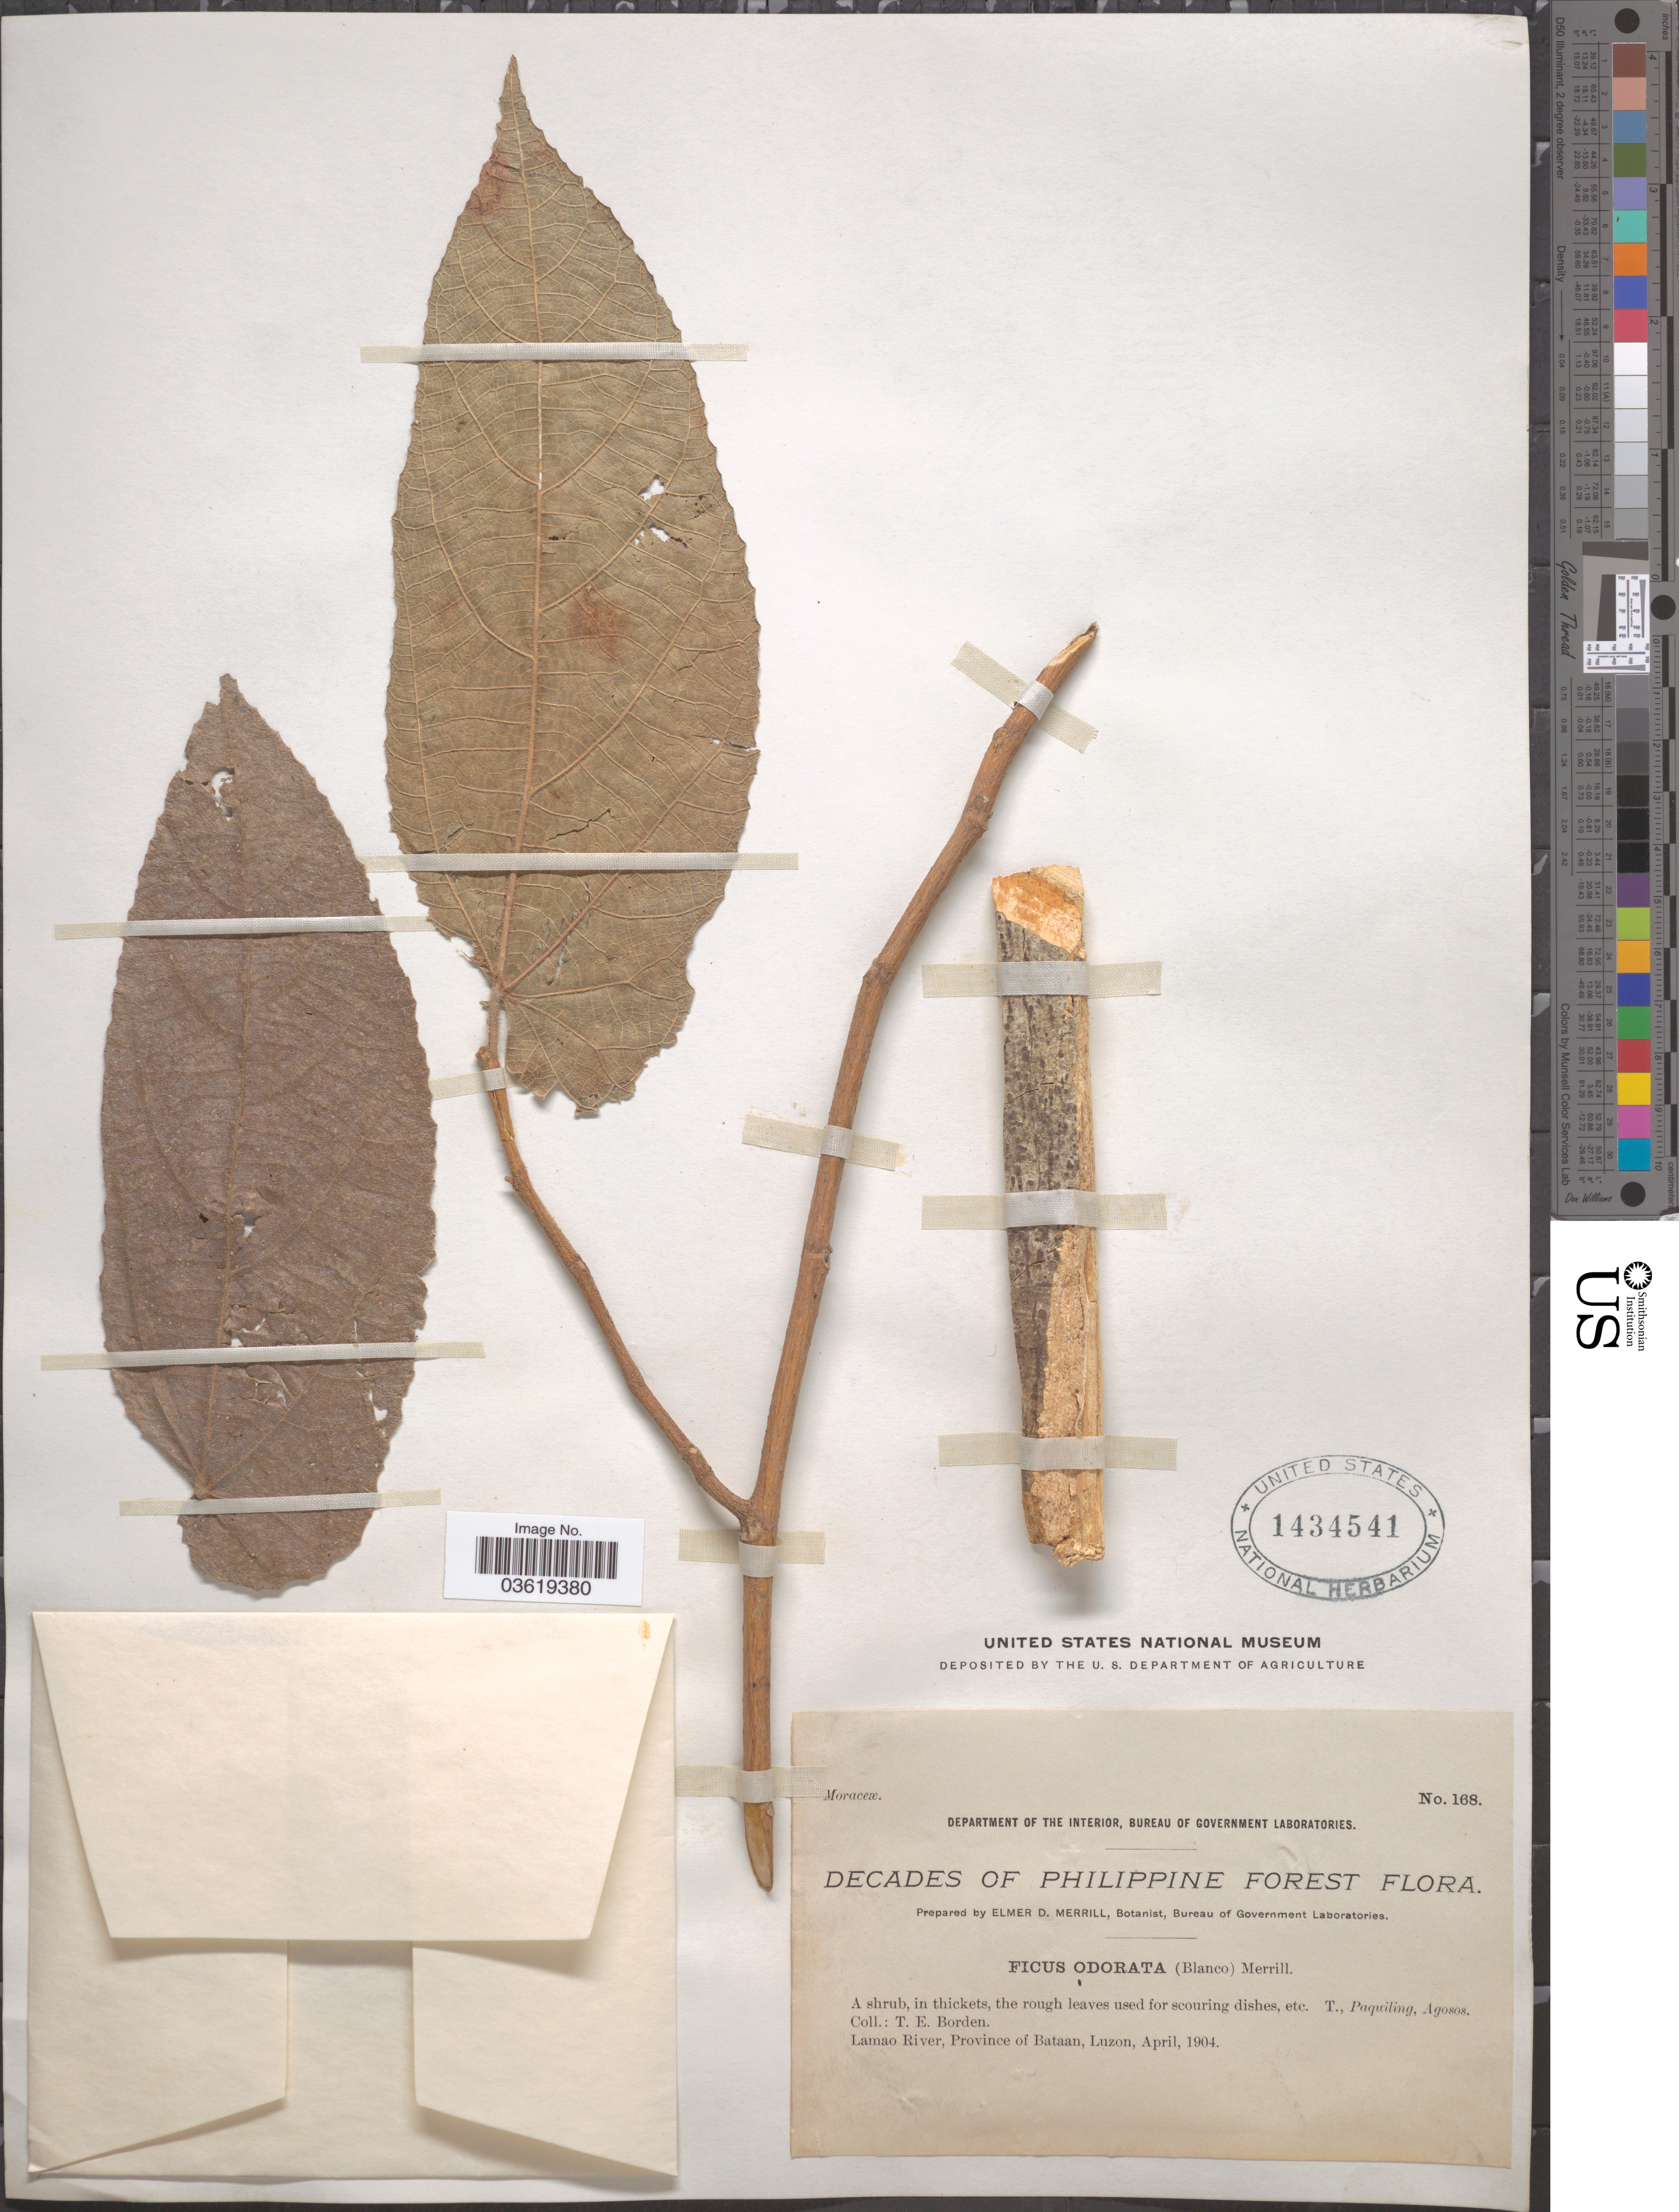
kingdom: Plantae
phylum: Tracheophyta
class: Magnoliopsida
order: Rosales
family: Moraceae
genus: Ficus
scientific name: Ficus odorata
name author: (Blanco) Merr.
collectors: T. E. Borden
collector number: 168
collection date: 1904-04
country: Philippines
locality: Philippine Forest. Lamao River, Province of Bataan, Luzon.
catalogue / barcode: US 1434541